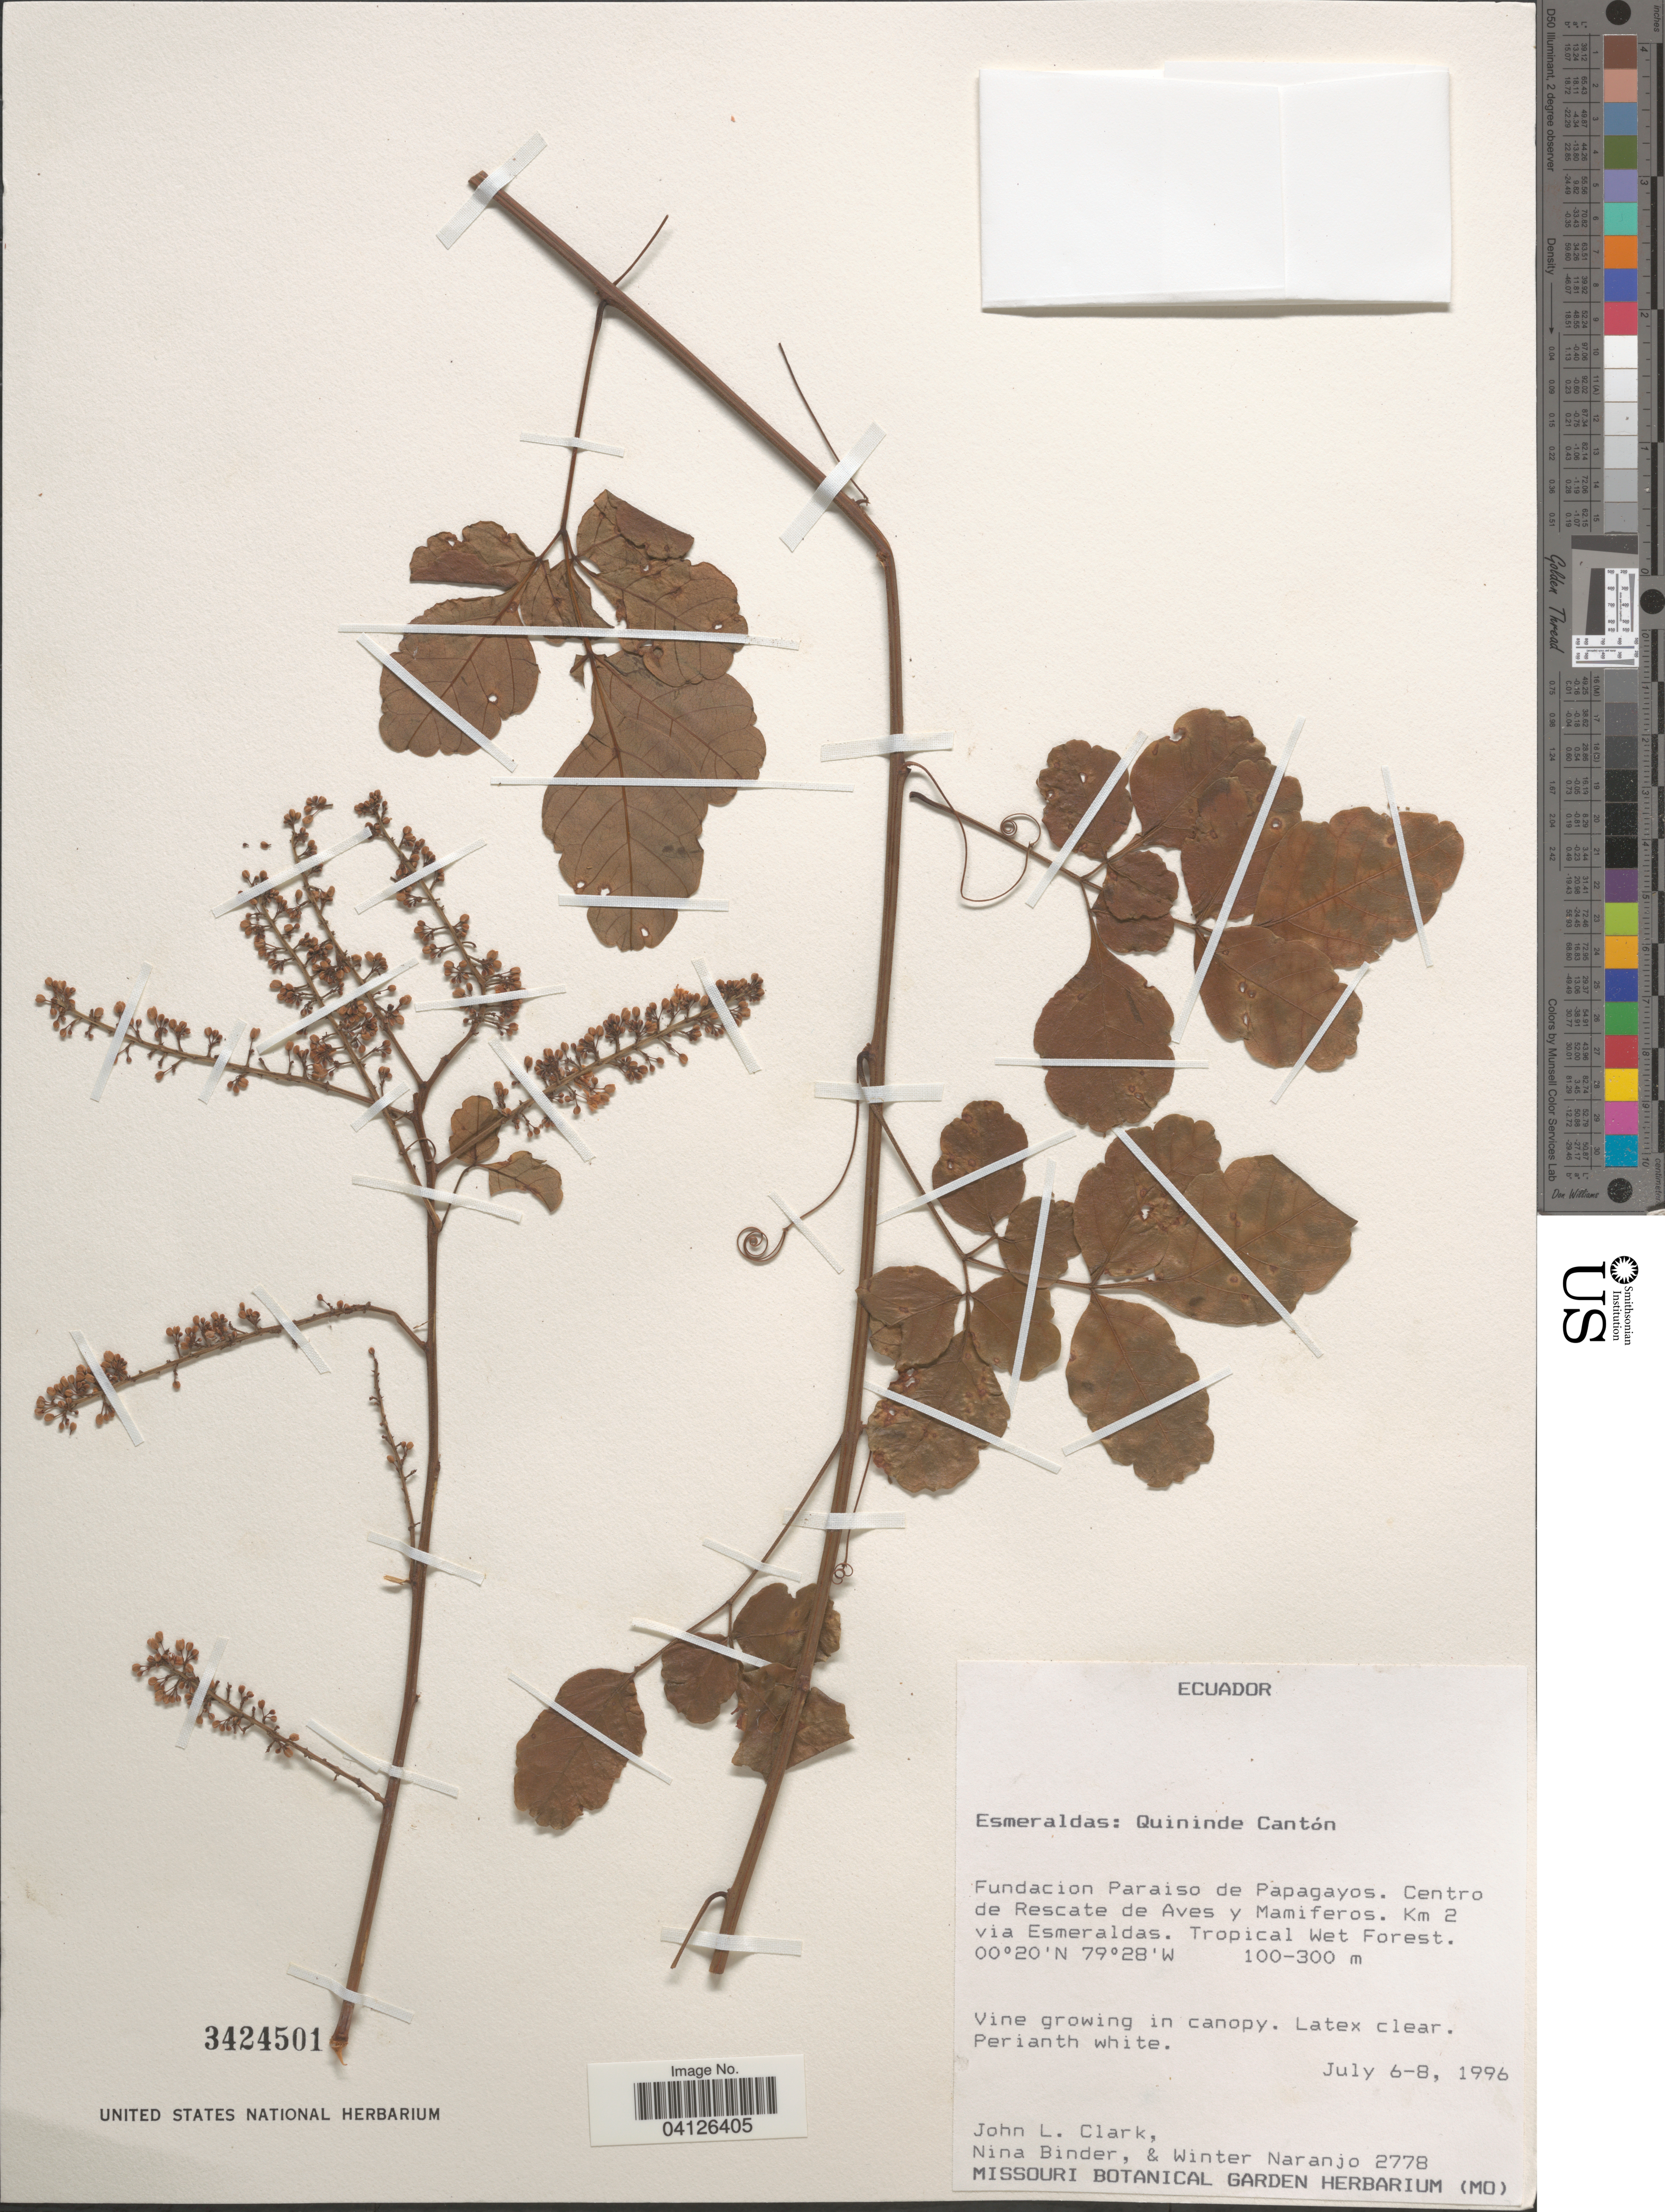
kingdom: Plantae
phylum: Tracheophyta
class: Magnoliopsida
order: Sapindales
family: Sapindaceae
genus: Serjania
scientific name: Serjania membranacea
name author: Splitg.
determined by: Acevedo-Rodriguez, P., (US), Smithsonian Institution - National Museum of Natural History (UNITED STATES)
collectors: J. L. Clark, N. Binder & W. Naranjo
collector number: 2778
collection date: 1996-07-06/1996-07-08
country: Ecuador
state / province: Esmeraldas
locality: Quininde Cantón. Fundacion Paraiso de Papagayos. Centro de Rescate de Aves y Mamiferos. Km 2 via Esmeraldas. Tropical Wet Forest.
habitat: Tropical wet forest.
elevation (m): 100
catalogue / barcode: US 3424501